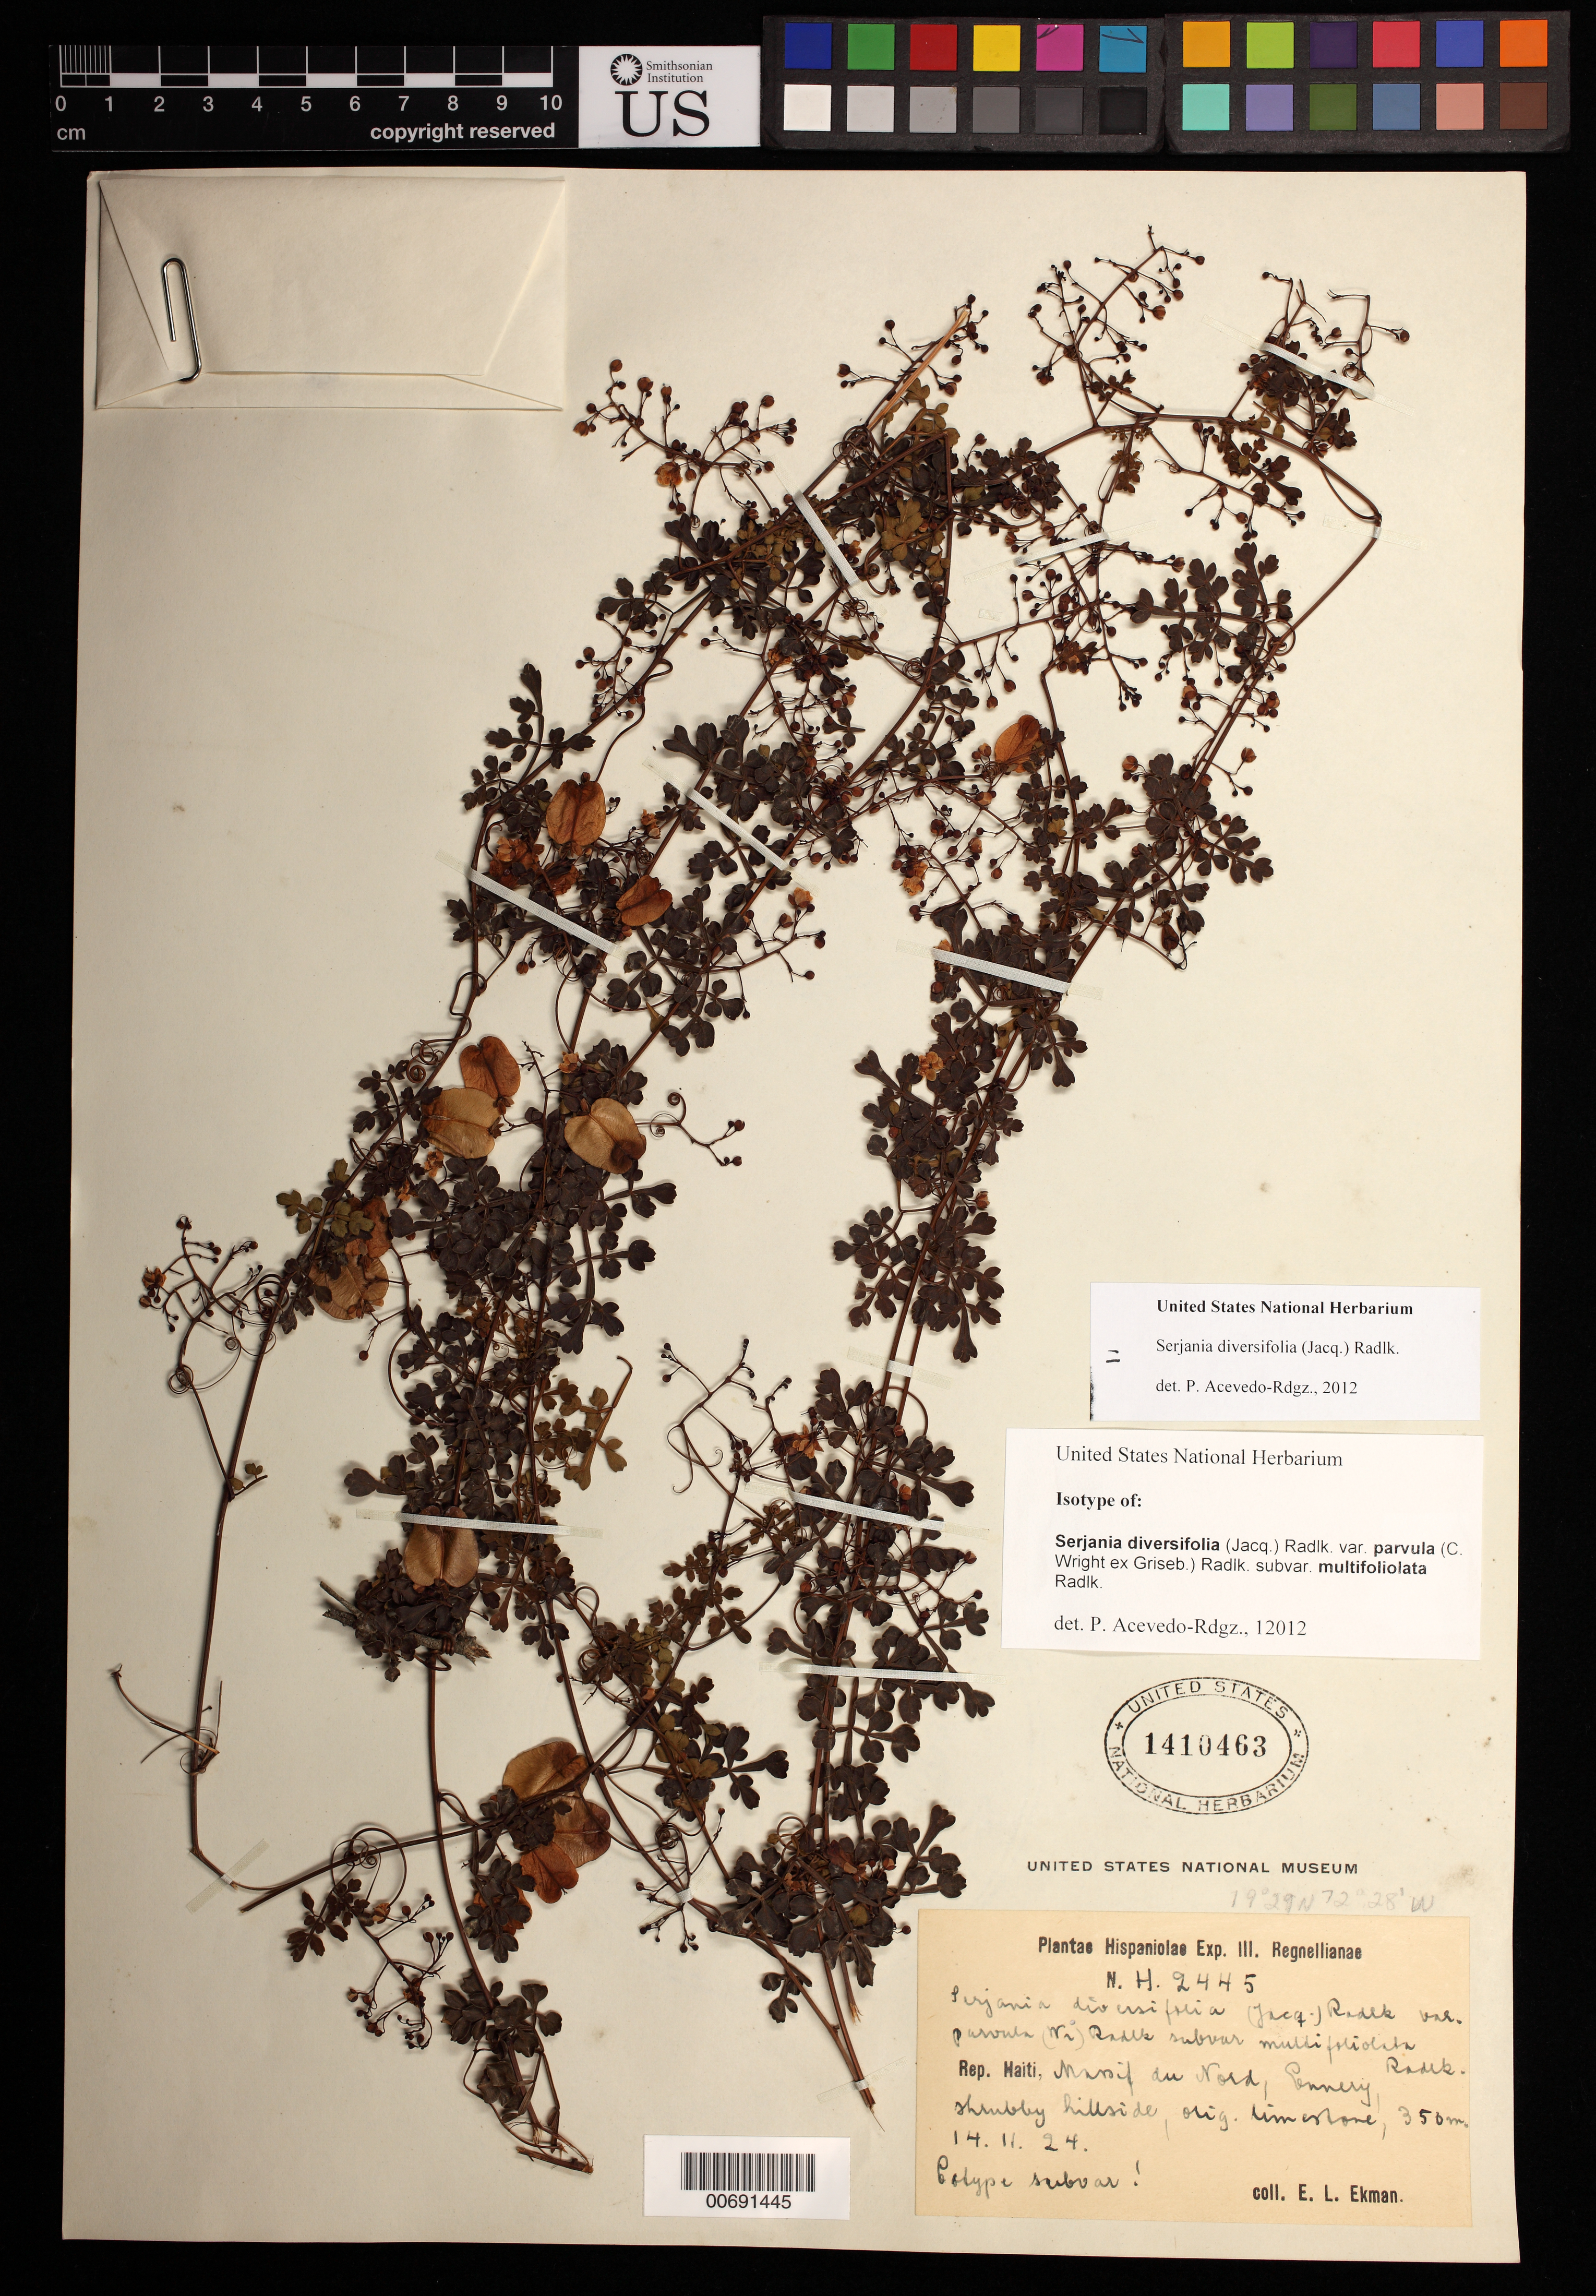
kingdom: Plantae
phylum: Tracheophyta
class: Magnoliopsida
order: Sapindales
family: Sapindaceae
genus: Serjania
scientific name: Serjania diversifolia subvar. multifoliolata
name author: Radlk. in Urb.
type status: Isotype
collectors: E. L. Ekman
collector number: H 2445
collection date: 1924-11-14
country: Haiti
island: Hispaniola Island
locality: Massif du Nord, Ennery.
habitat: Shrubby hillside on limestone.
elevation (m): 350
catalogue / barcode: US 1410463